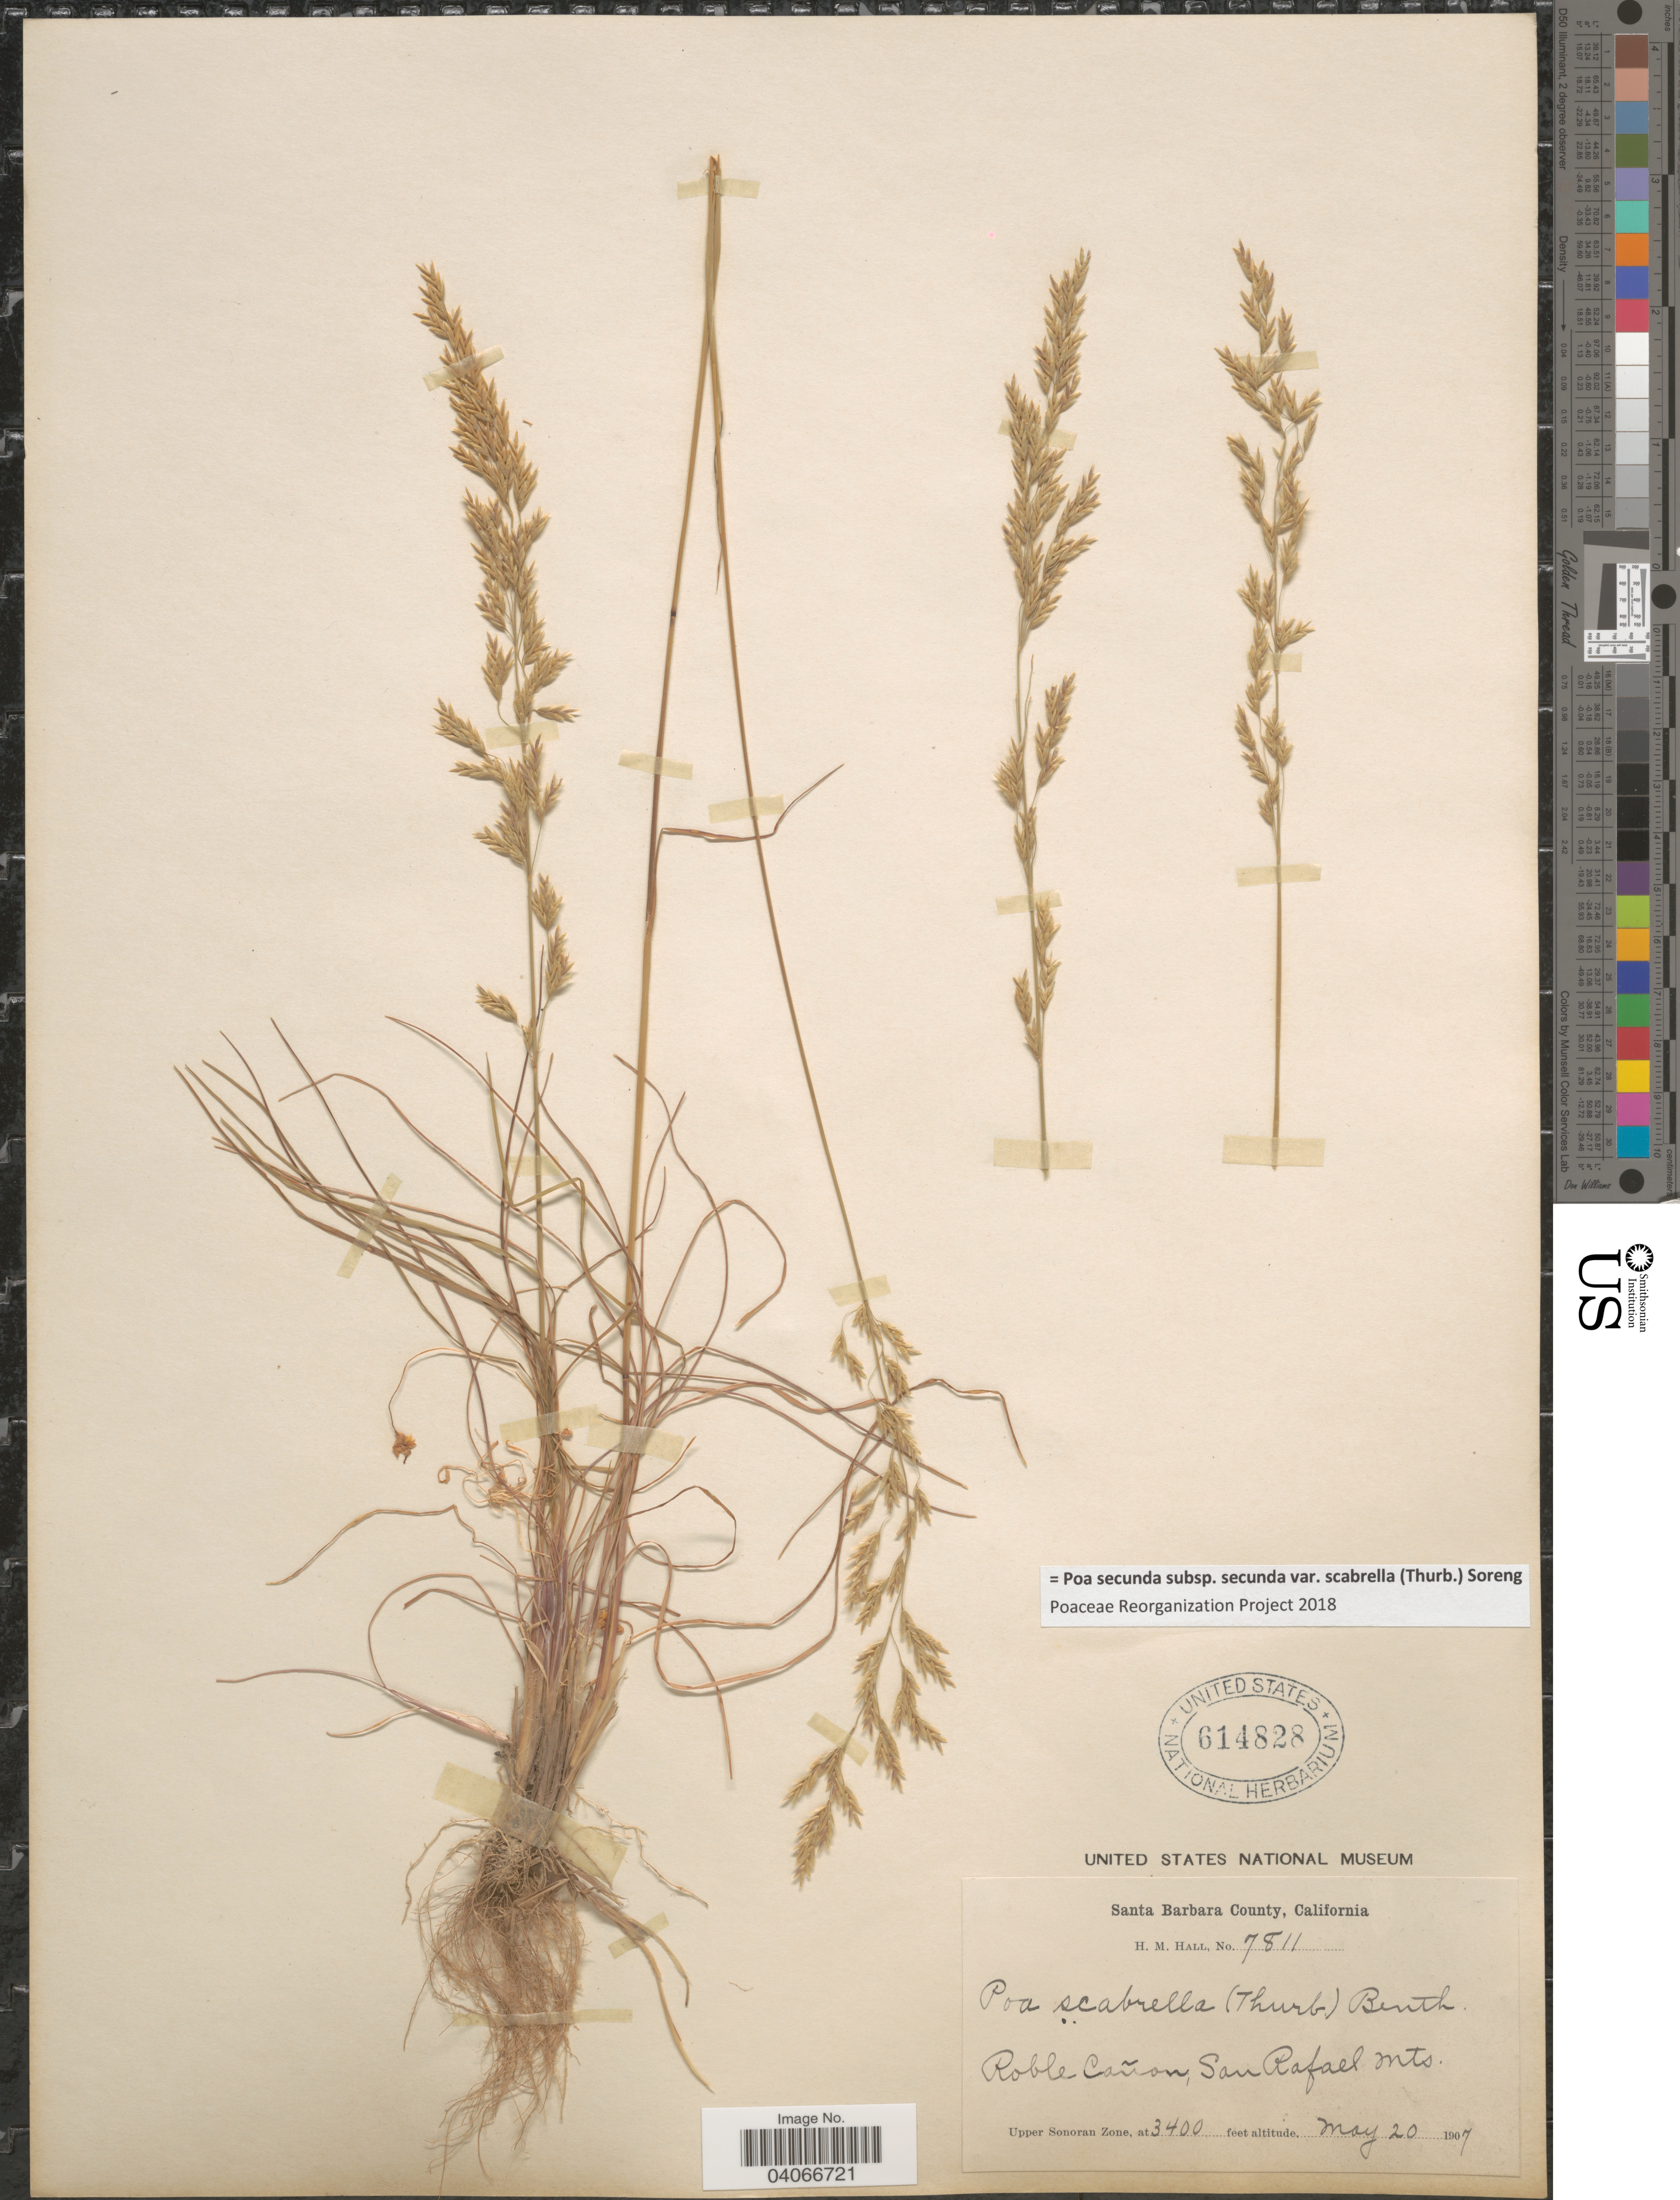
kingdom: Plantae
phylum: Tracheophyta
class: Liliopsida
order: Poales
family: Poaceae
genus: Poa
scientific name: Poa secunda subsp. secunda var. scabrella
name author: (Thurb.) Soreng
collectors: H. M. Hall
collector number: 7811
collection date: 1907-05-20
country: United States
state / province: California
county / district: Santa Barbara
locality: Santa Barbara County. Roble Cañon, San Rafael Mts. Upper Sonoran Zone.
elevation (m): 1036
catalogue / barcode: US 614828